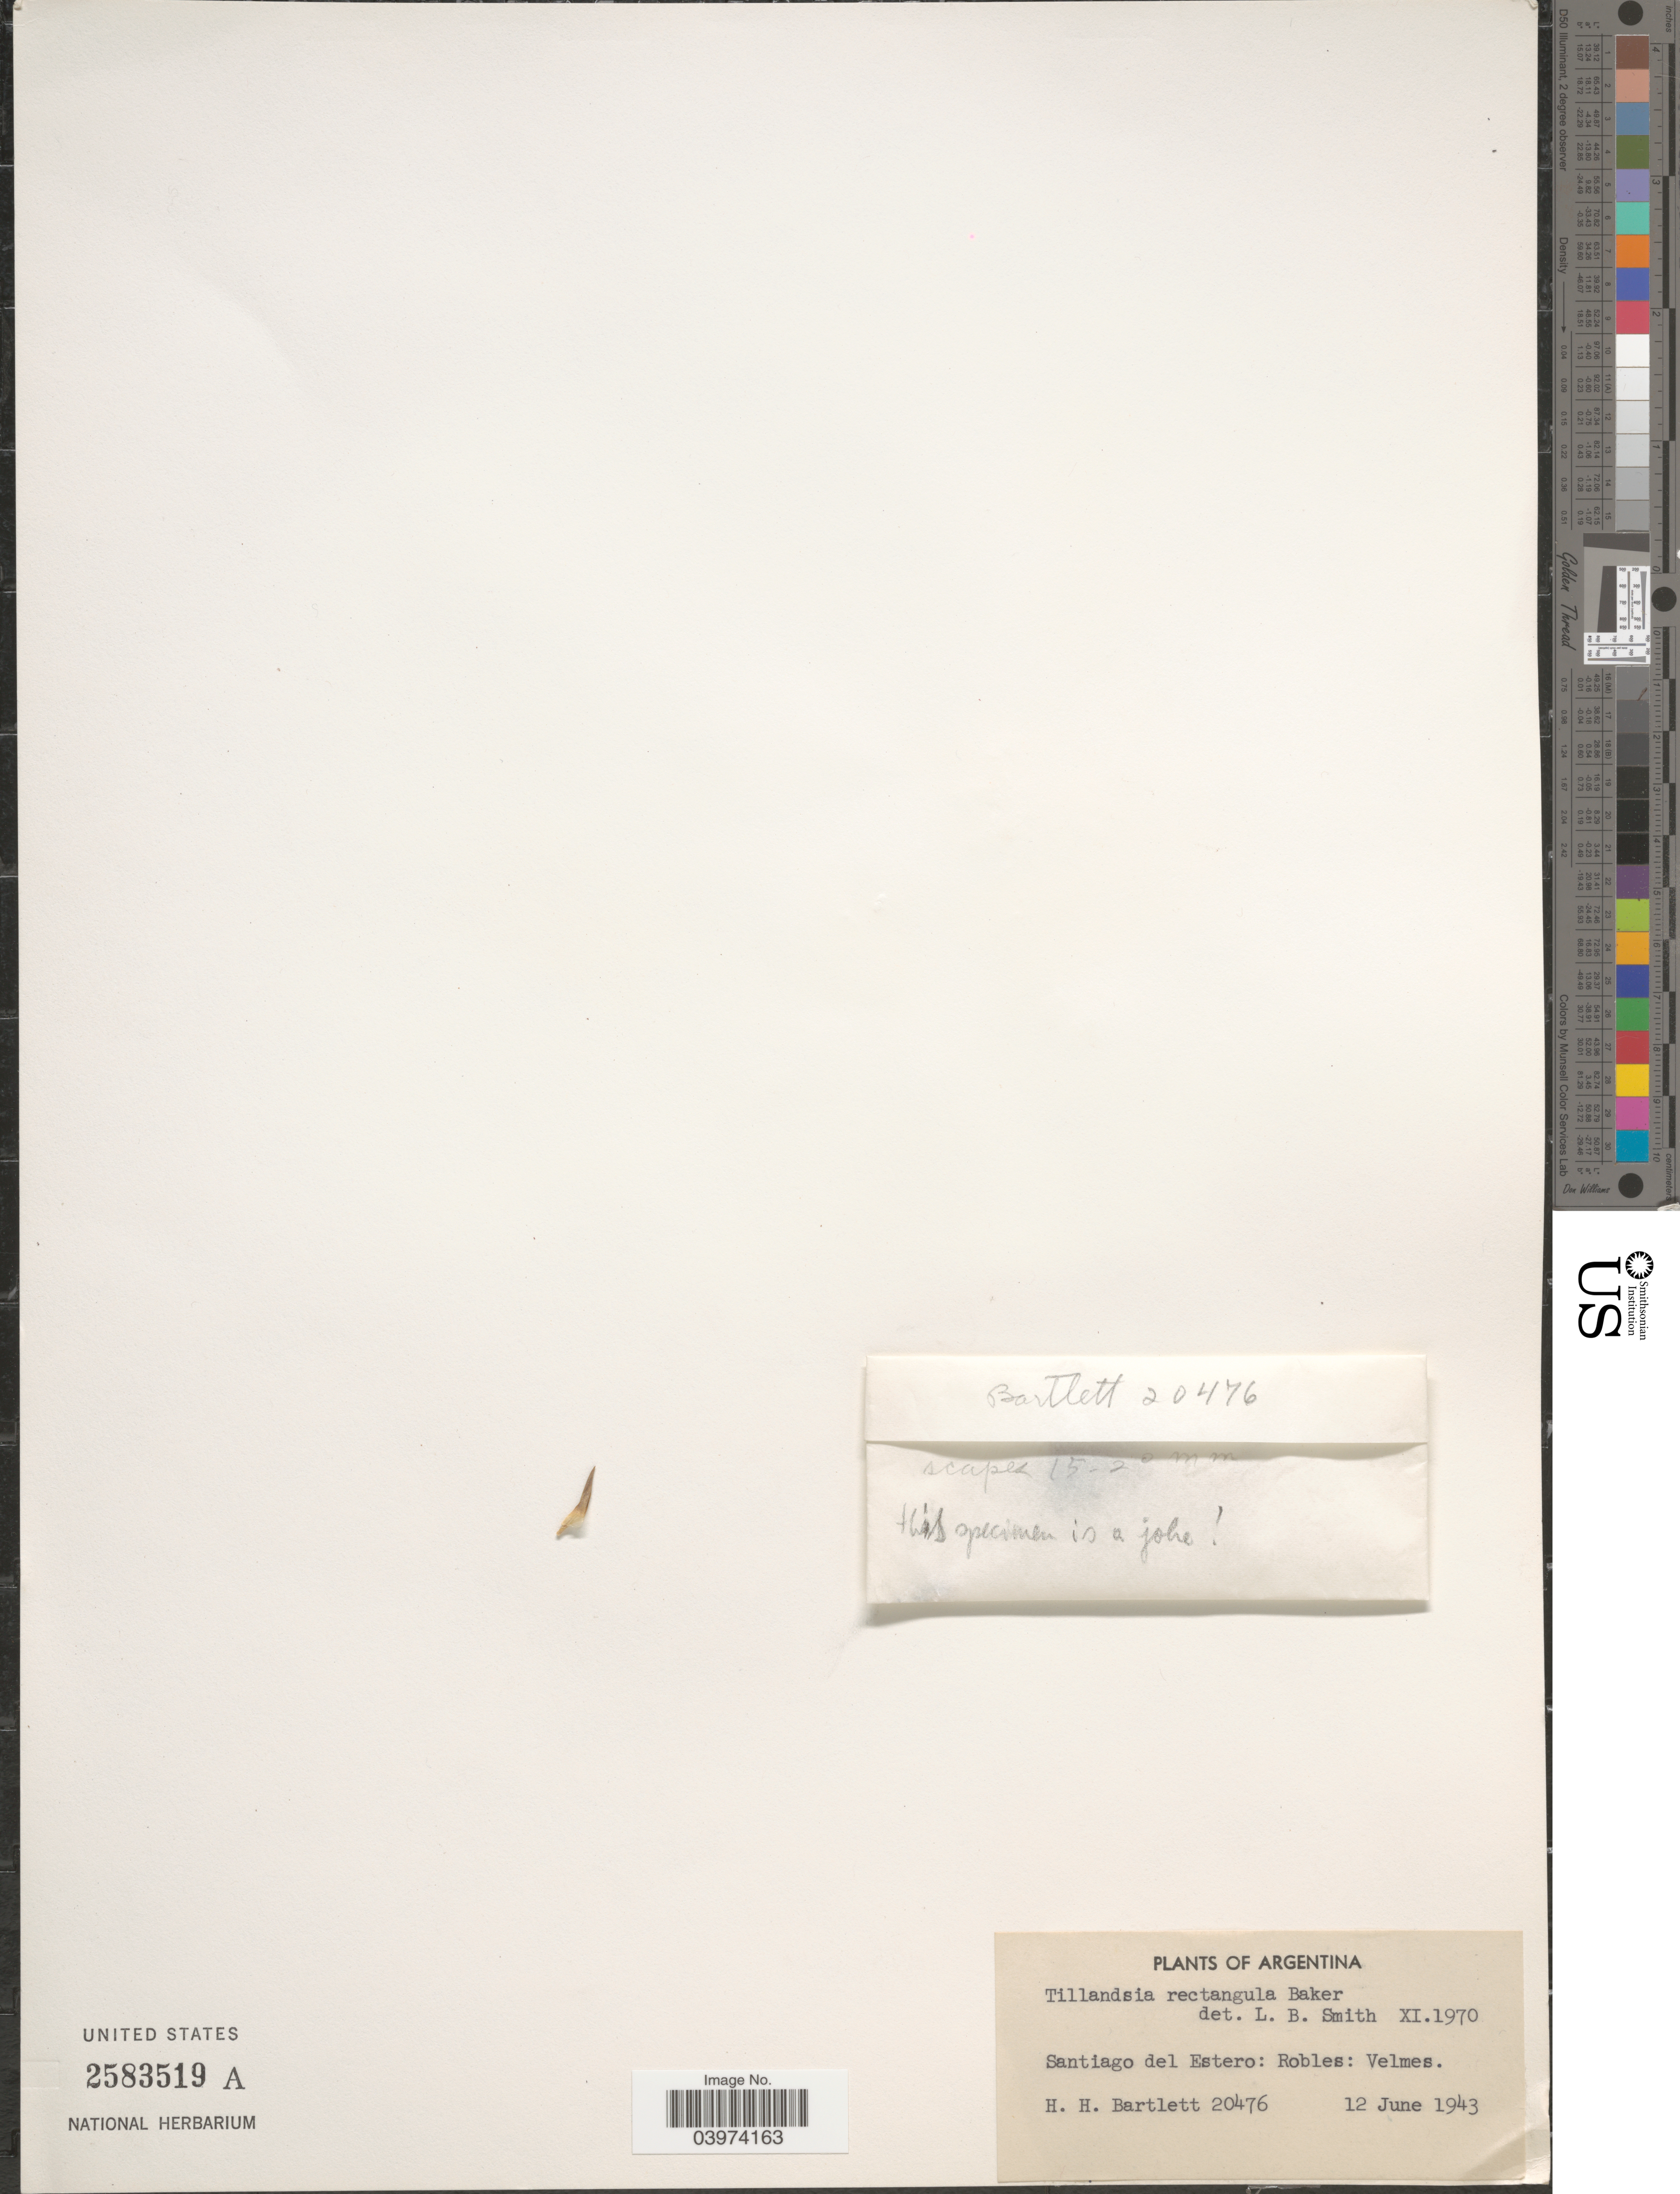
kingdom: Plantae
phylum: Tracheophyta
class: Liliopsida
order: Poales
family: Bromeliaceae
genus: Tillandsia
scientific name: Tillandsia rectangula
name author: Baker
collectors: H. H. Bartlett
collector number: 20476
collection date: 1943-06-12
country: Argentina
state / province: Santiago del Estero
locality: Robles: Velmes.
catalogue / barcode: US 2583519A